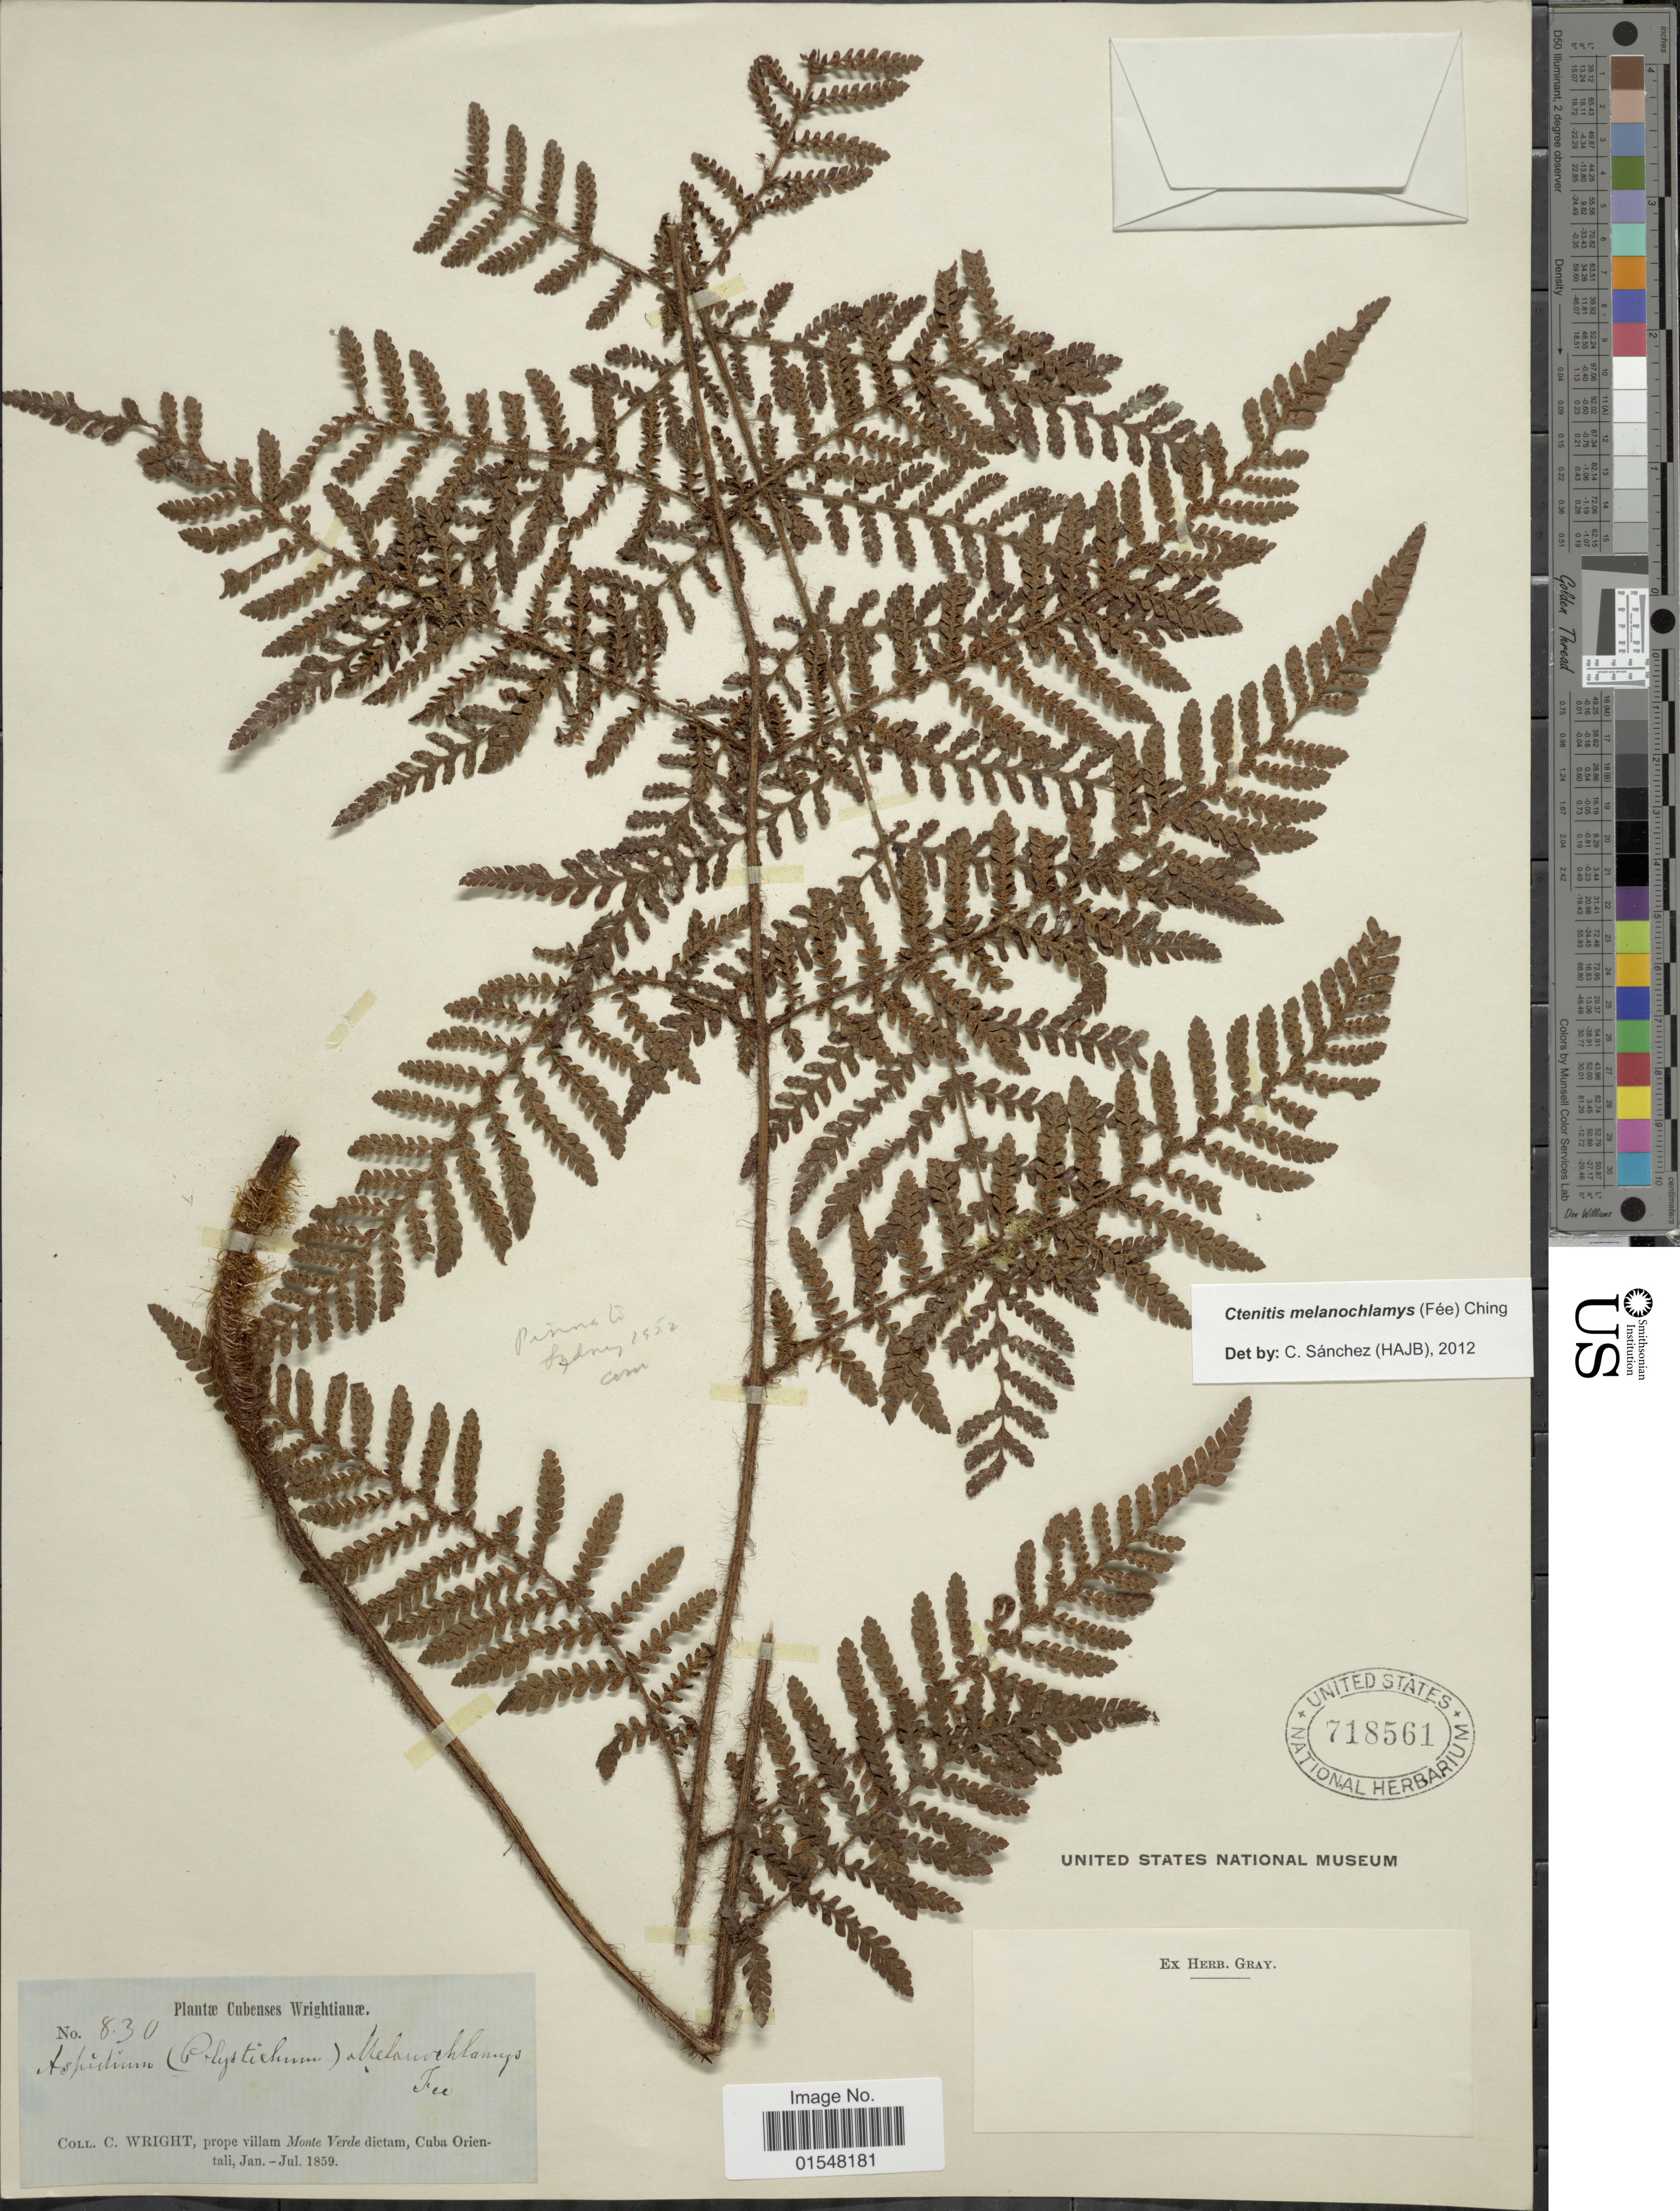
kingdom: Plantae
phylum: Tracheophyta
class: Polypodiopsida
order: Polypodiales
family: Dryopteridaceae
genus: Ctenitis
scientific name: Ctenitis melanochlamys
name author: (Fée) Ching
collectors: C. Wright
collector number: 830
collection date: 1859-01/1859-07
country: Cuba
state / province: Oriente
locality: Prope villam Monte Verde dictam, Cuba Orientali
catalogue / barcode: US 718561